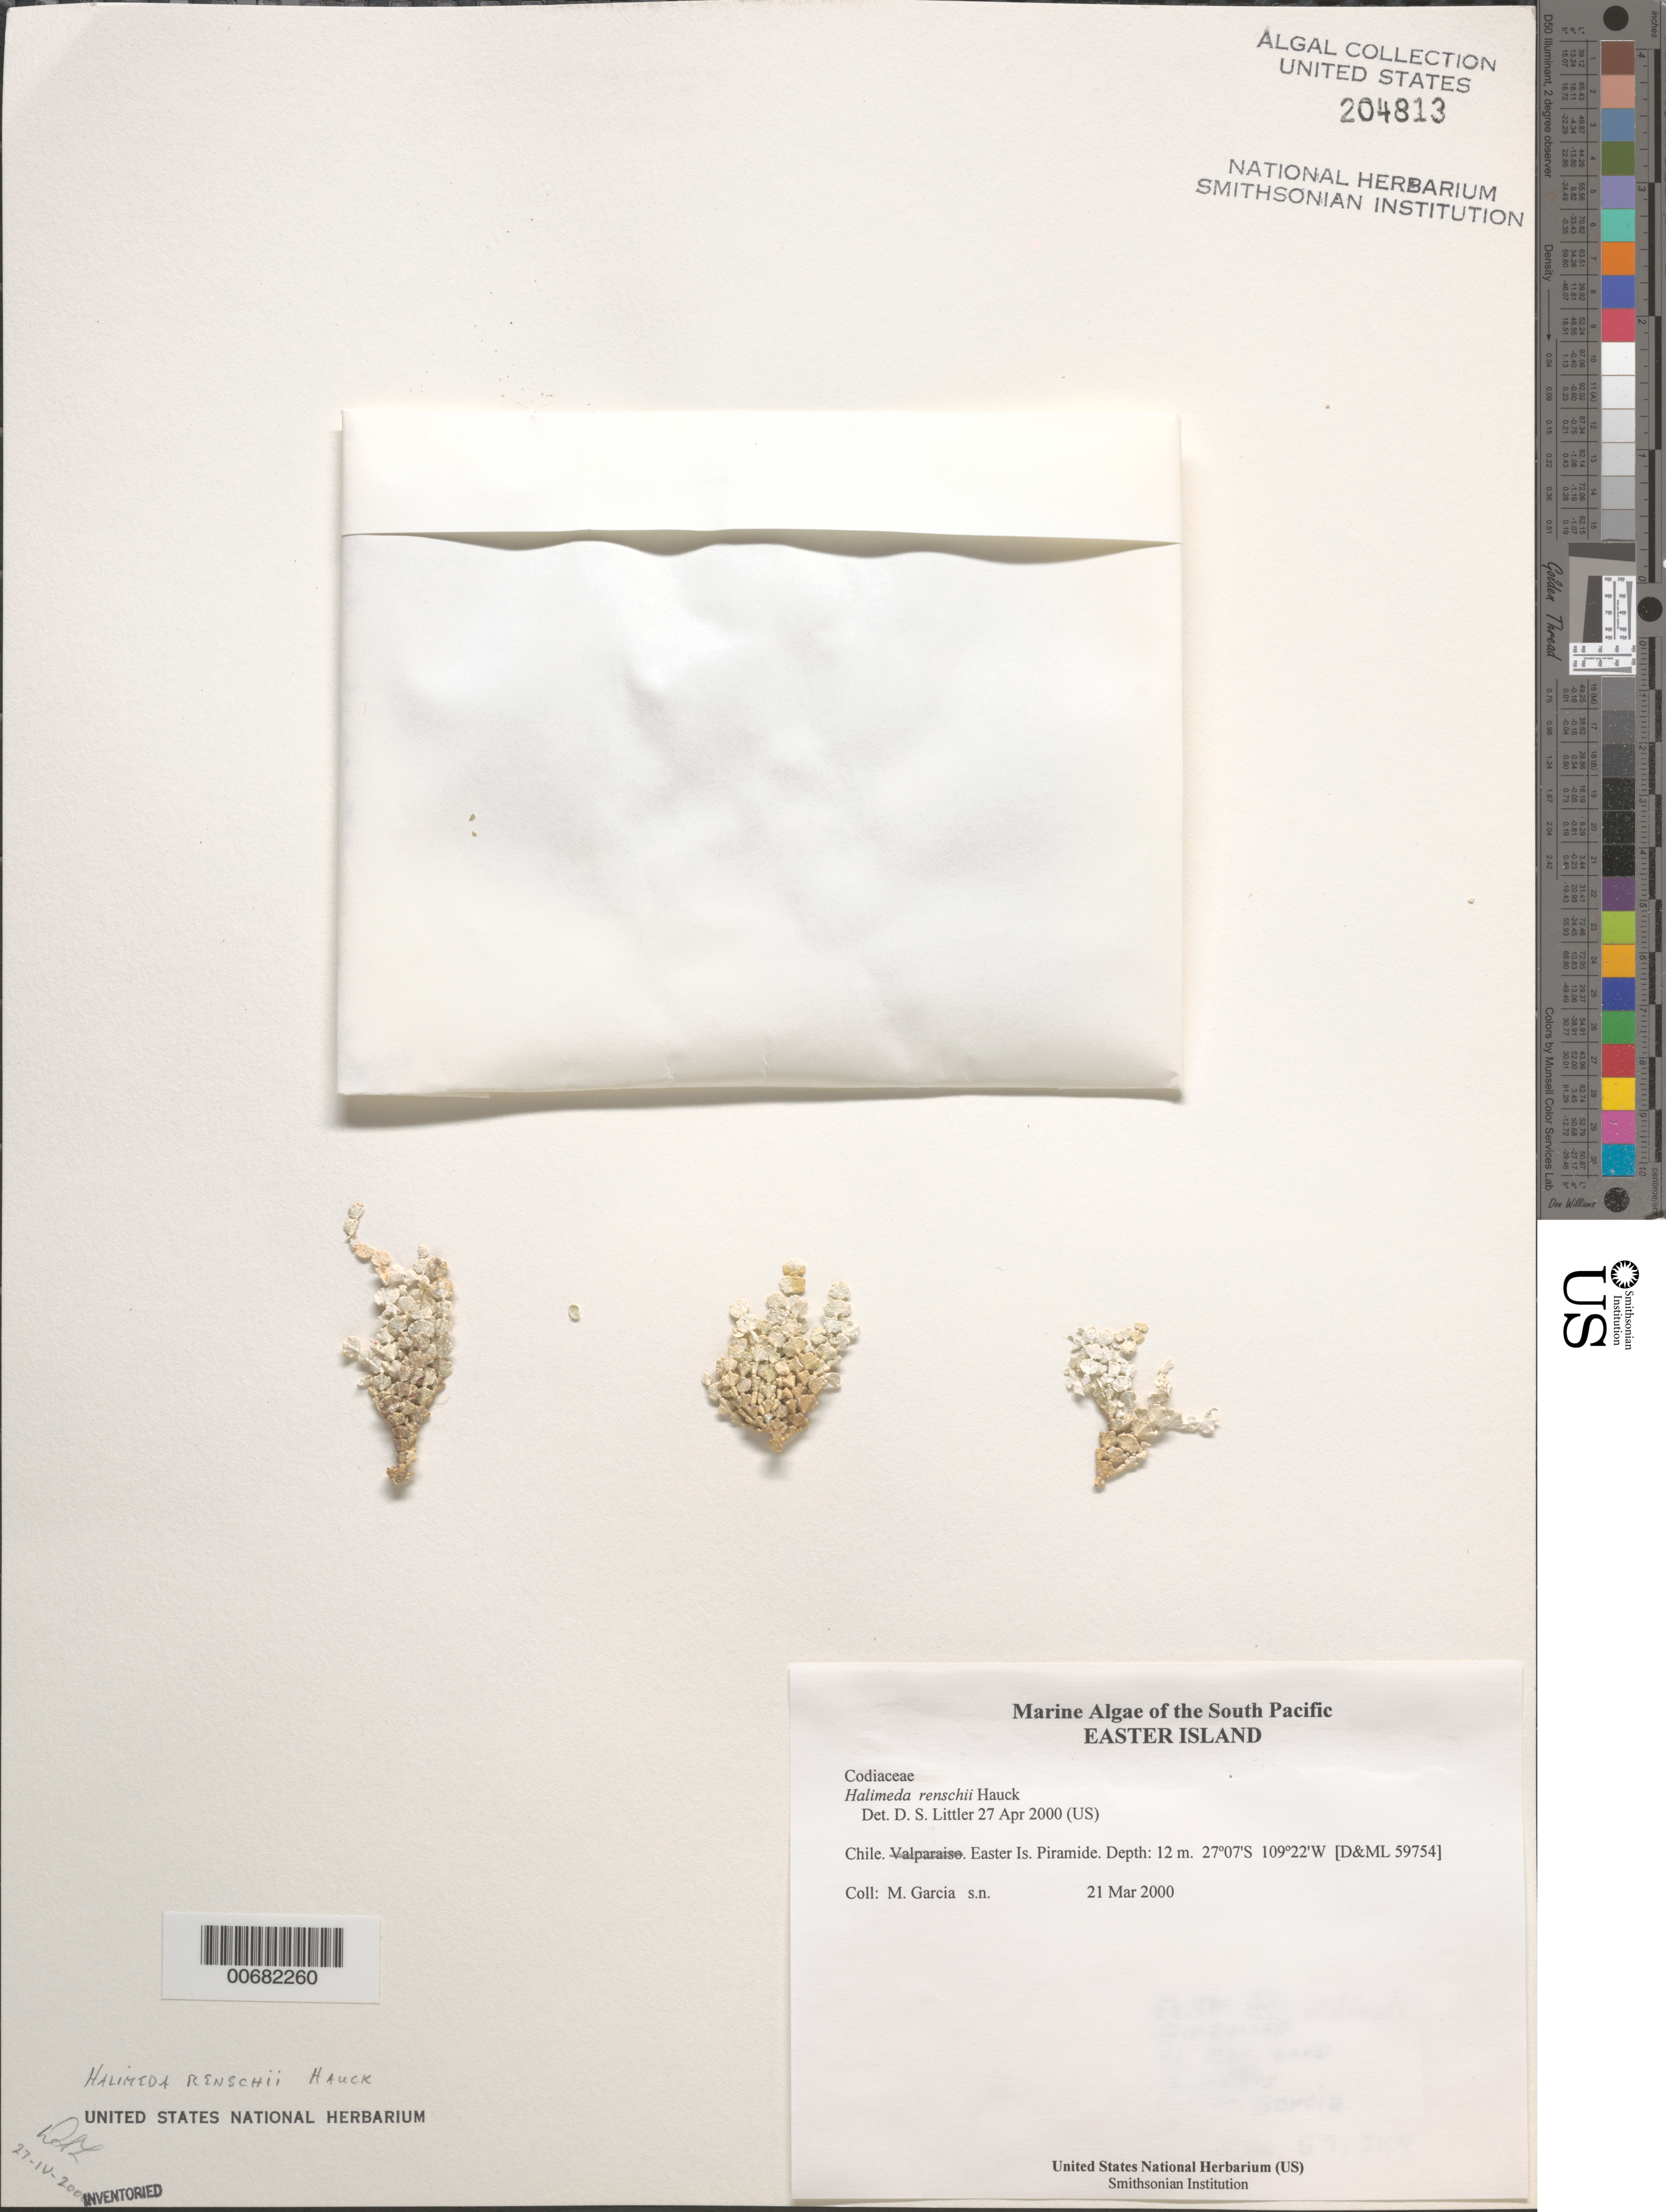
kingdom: Plantae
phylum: Chlorophyta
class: Ulvophyceae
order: Bryopsidales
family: Halimedaceae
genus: Halimeda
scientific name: Halimeda renschii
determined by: Littler, D. S.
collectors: M. Garcia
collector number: D&ML 59754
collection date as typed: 21 Mar 2000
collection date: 2000-03-21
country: Chile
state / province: Valparaíso (V)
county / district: Isla de Pascua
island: Pascua [Easter]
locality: Piramide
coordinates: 27 07' S, 109 22' W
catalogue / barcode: US 204813